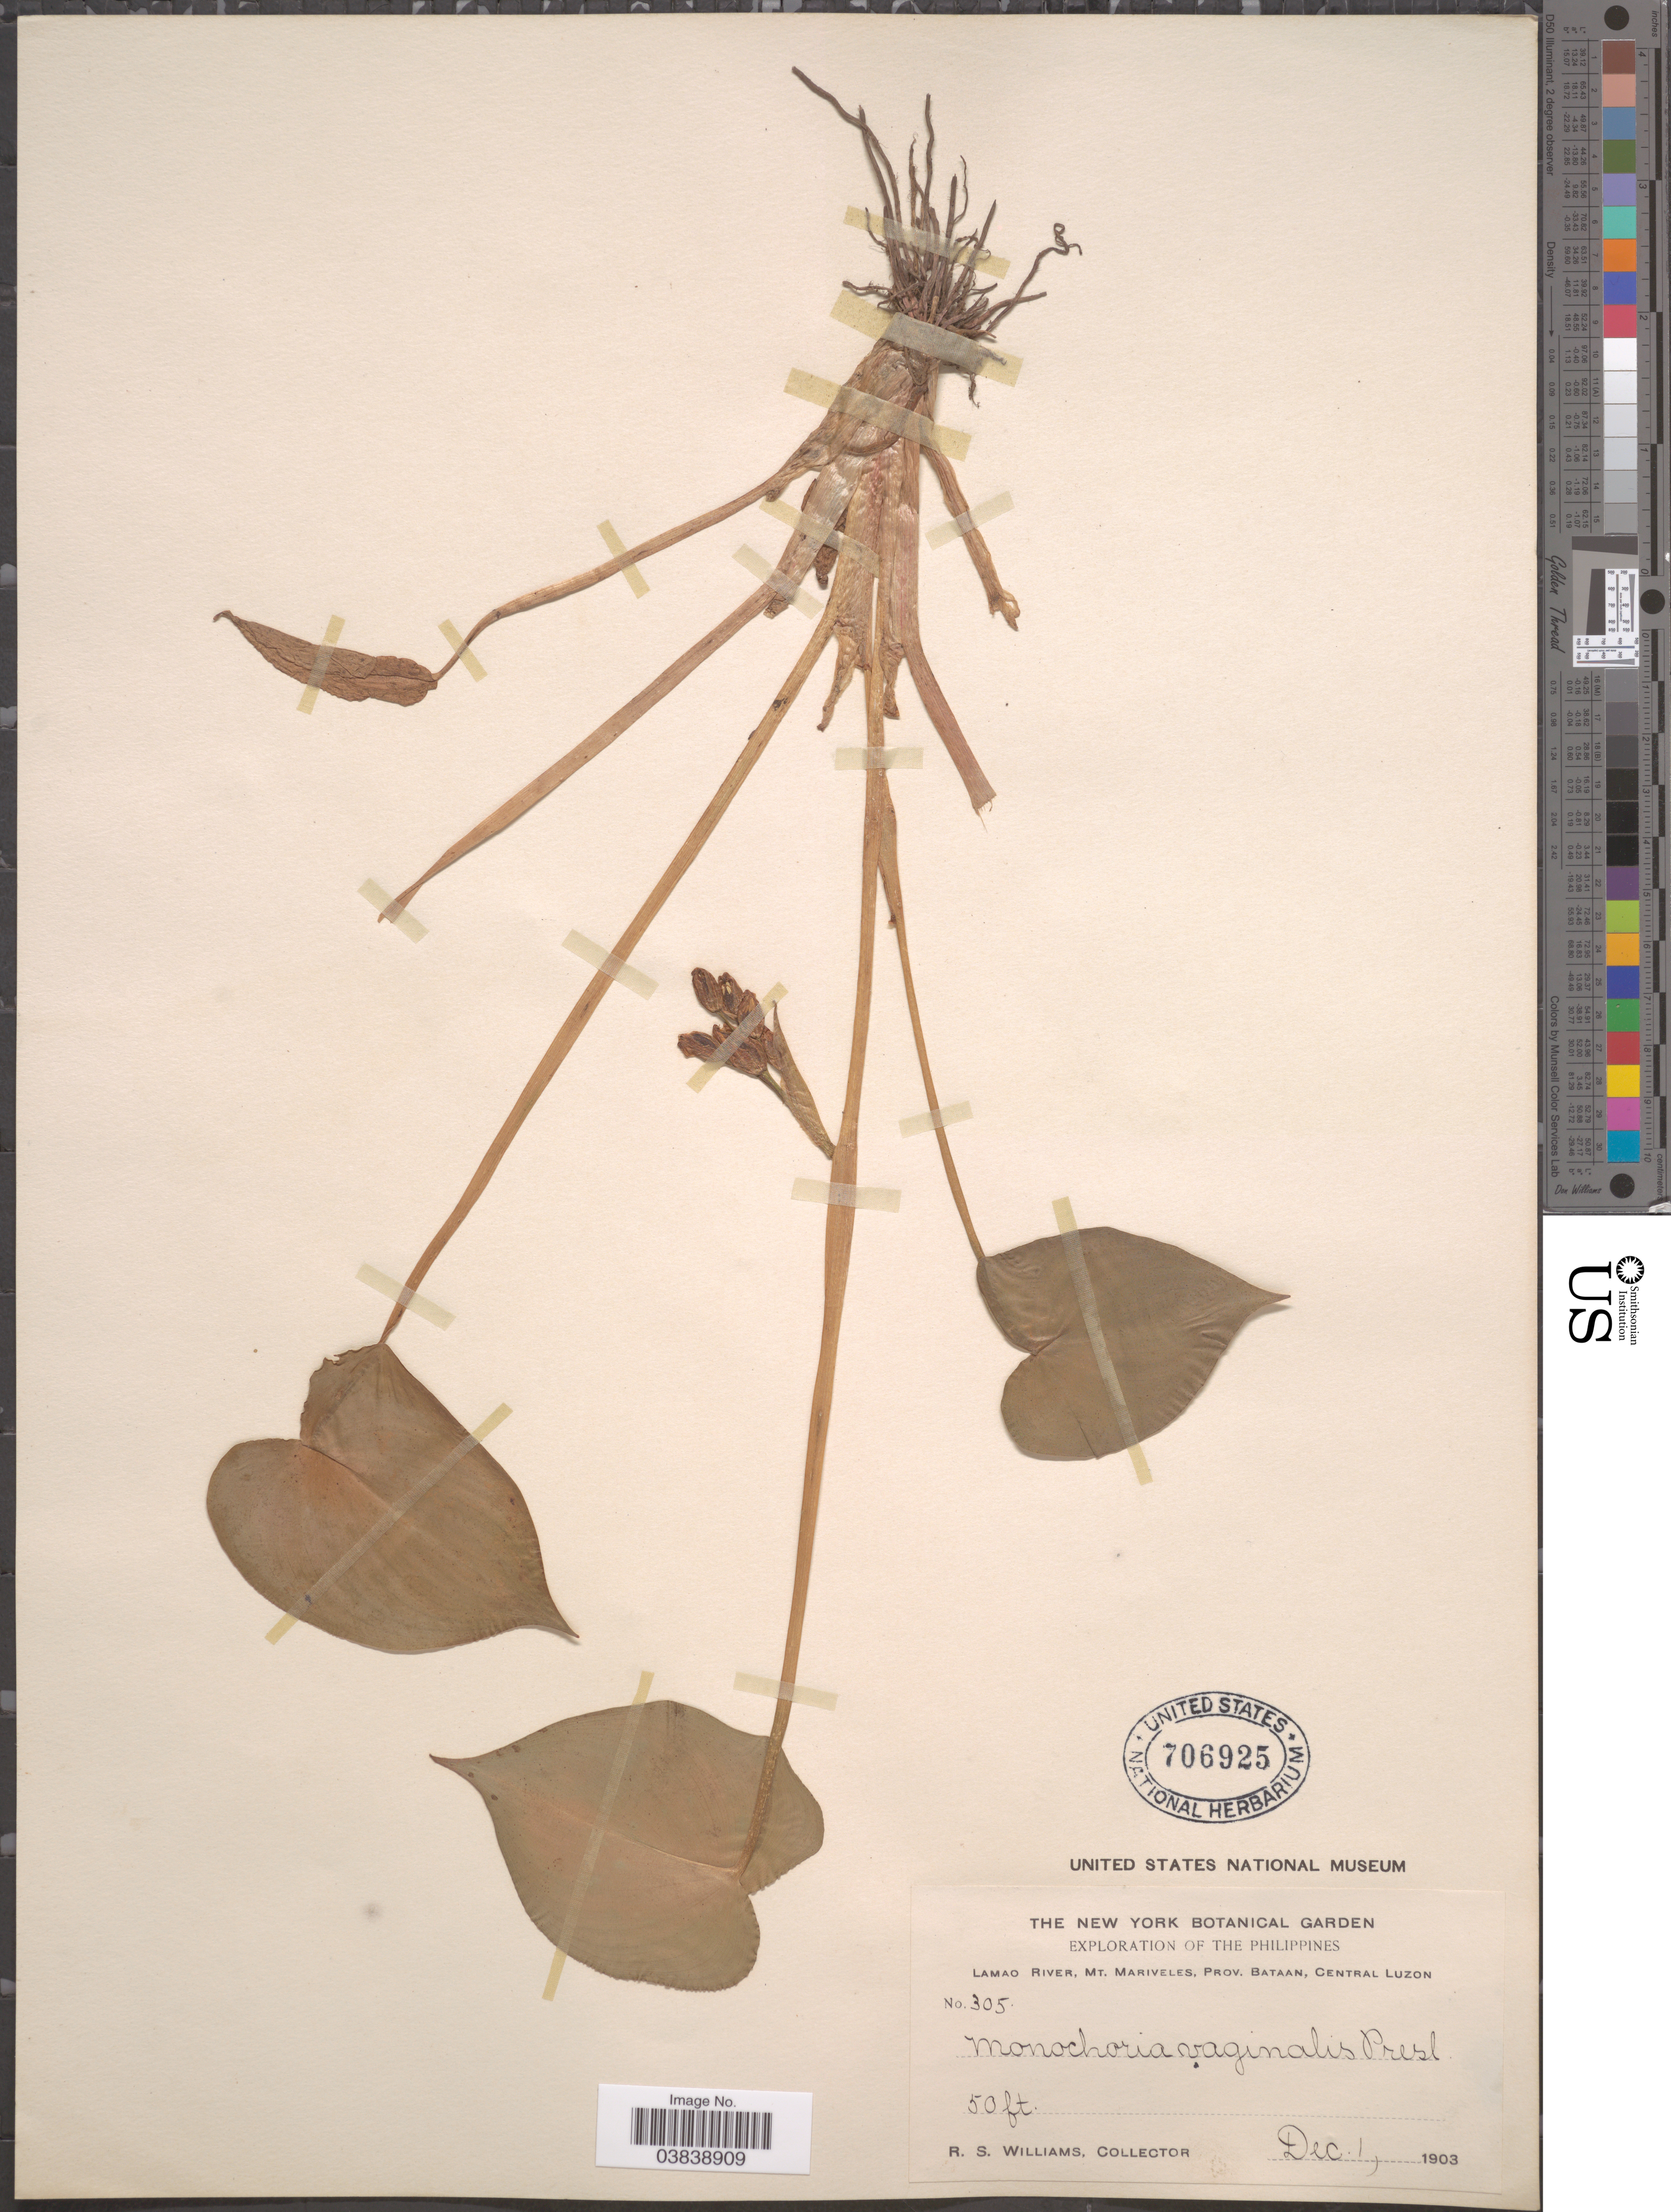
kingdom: Plantae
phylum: Tracheophyta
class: Liliopsida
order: Commelinales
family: Pontederiaceae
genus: Monochoria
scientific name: Monochoria vaginalis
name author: (Burm. f.) C. Presl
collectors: R. S. Williams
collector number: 305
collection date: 1903-12-01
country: Philippines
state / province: Central Luzon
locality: Lamao River, Mt. Mariveles, Prov. Bataan.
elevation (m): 15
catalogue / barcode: US 706925